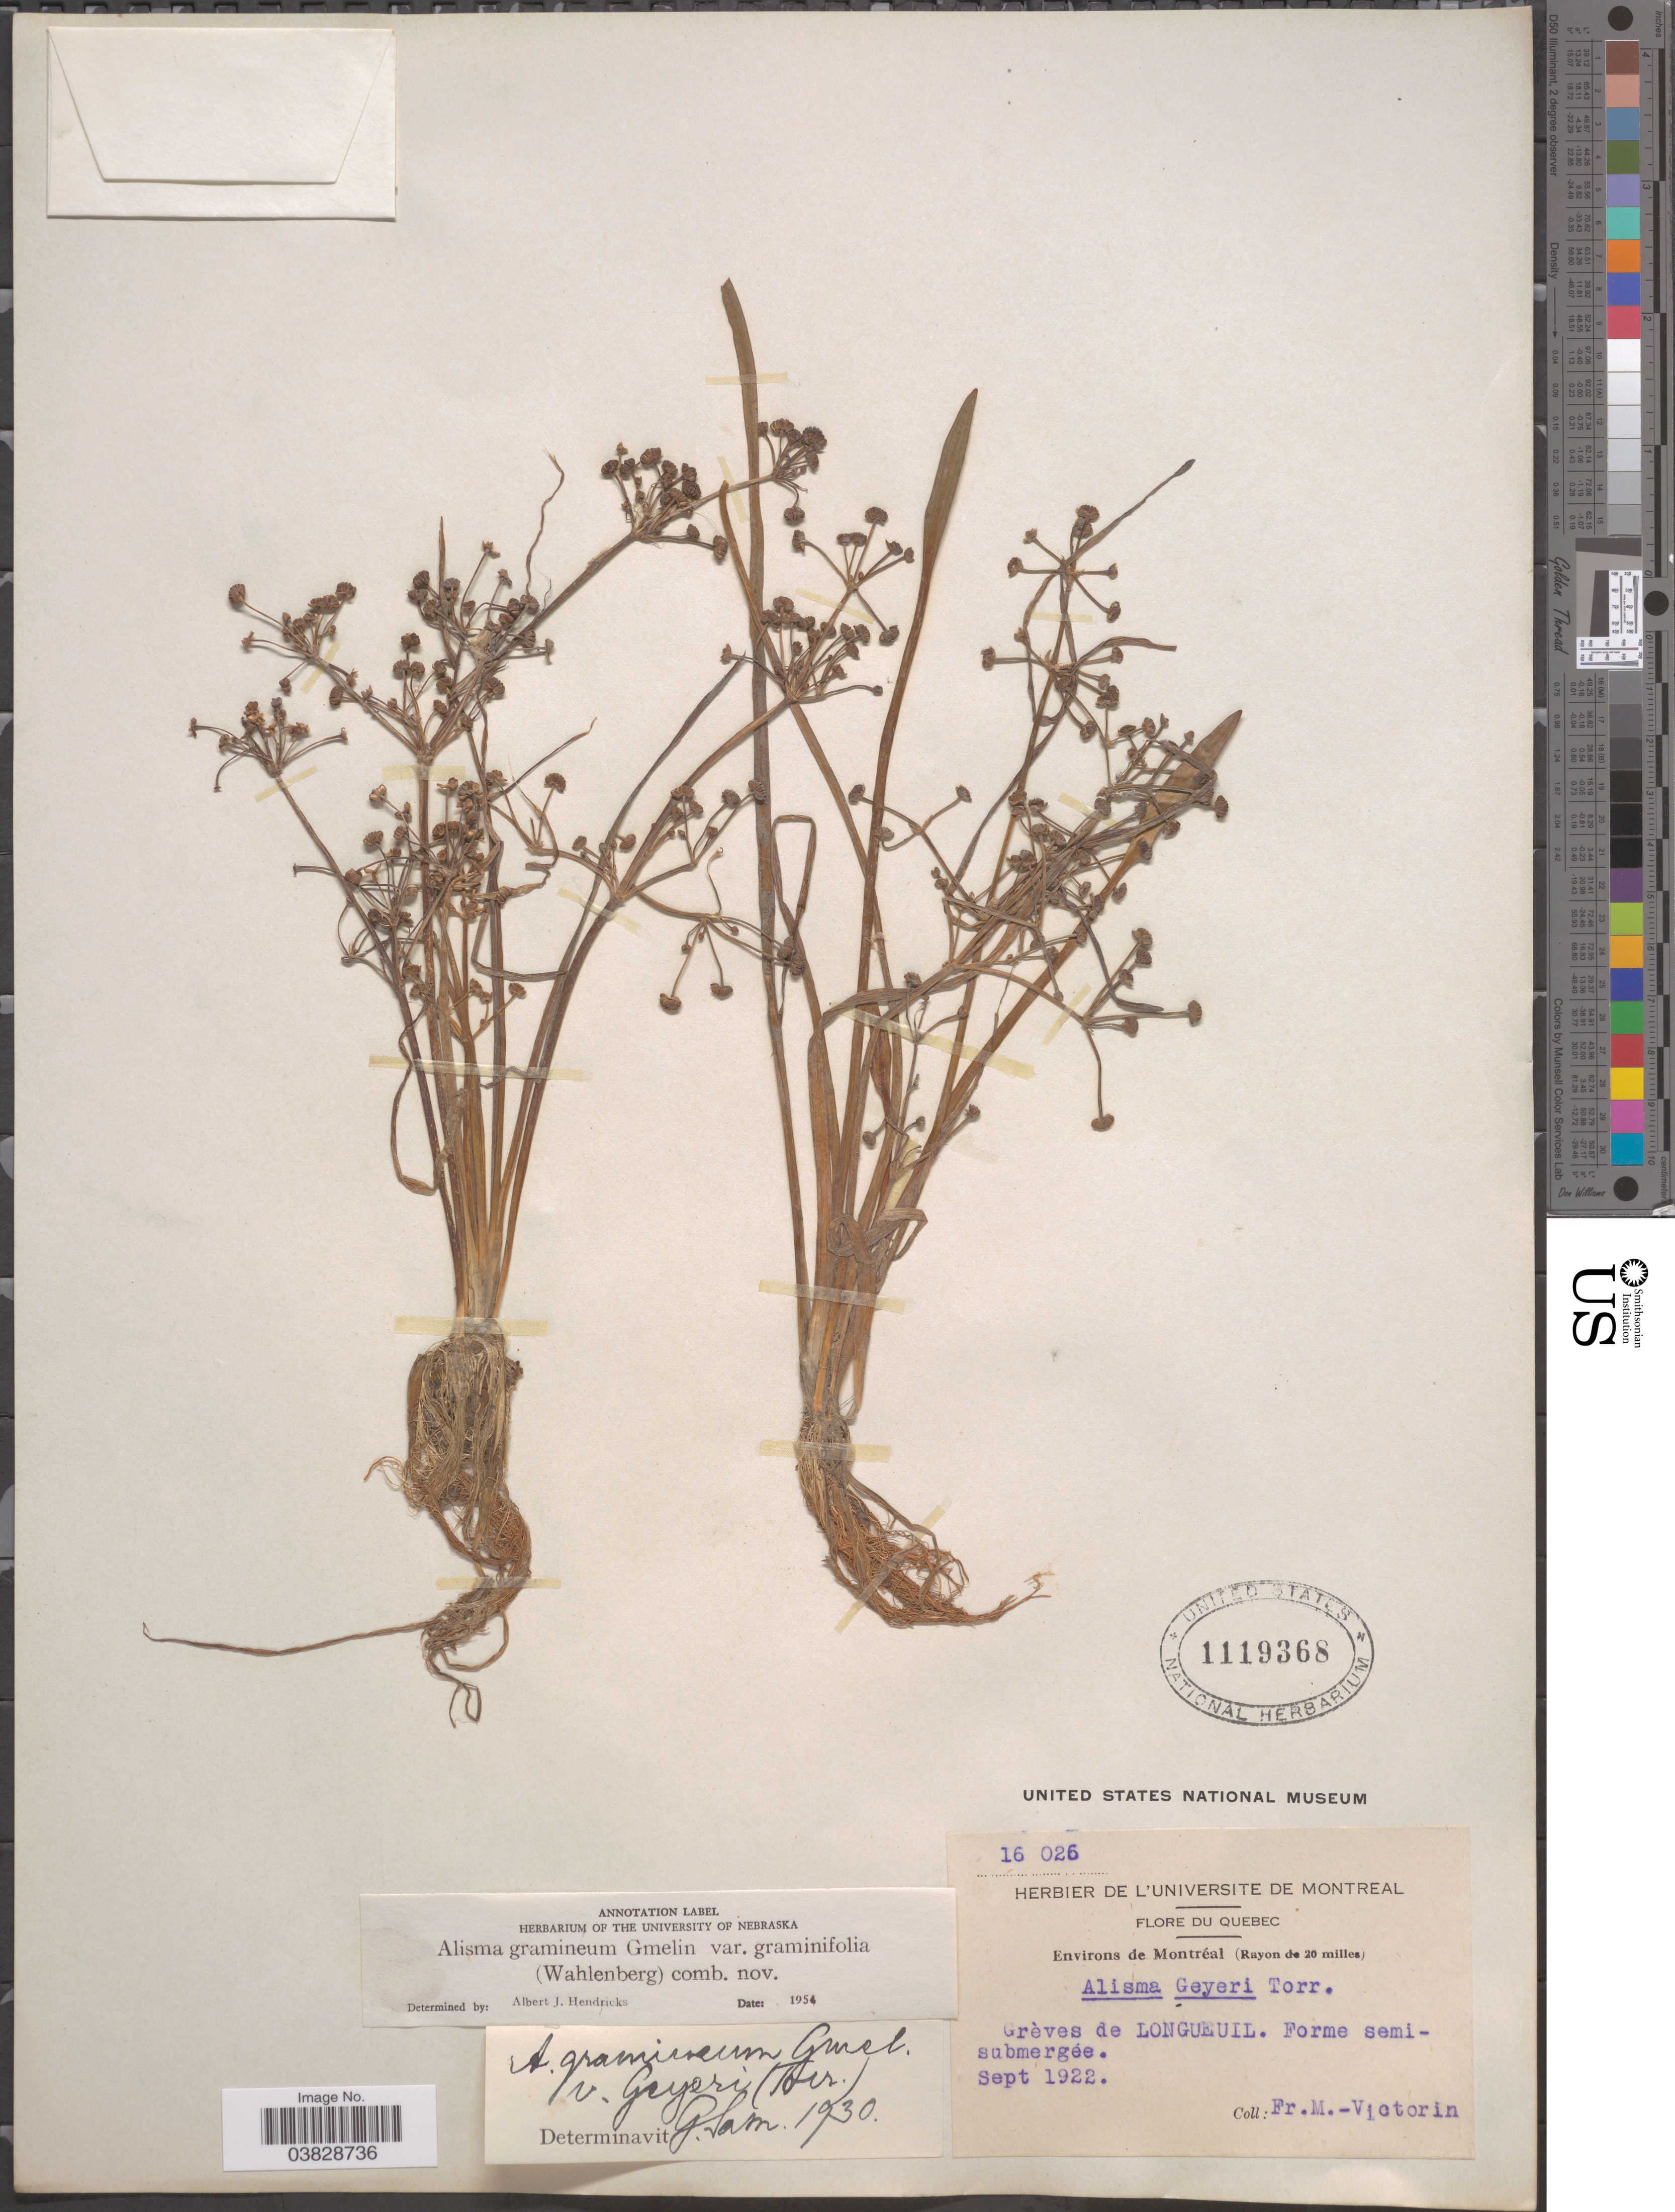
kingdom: Plantae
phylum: Tracheophyta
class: Liliopsida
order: Alismatales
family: Alismataceae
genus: Alisma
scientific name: Alisma gramineum var. graminifolia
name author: (Wahlenb.) A.J.Hendricks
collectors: F. Marie-Victorin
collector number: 16026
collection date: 1922-09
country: Canada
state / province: Quebec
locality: Grèves de Longueuil. Forme semi-submergée.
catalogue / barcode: US 1119368